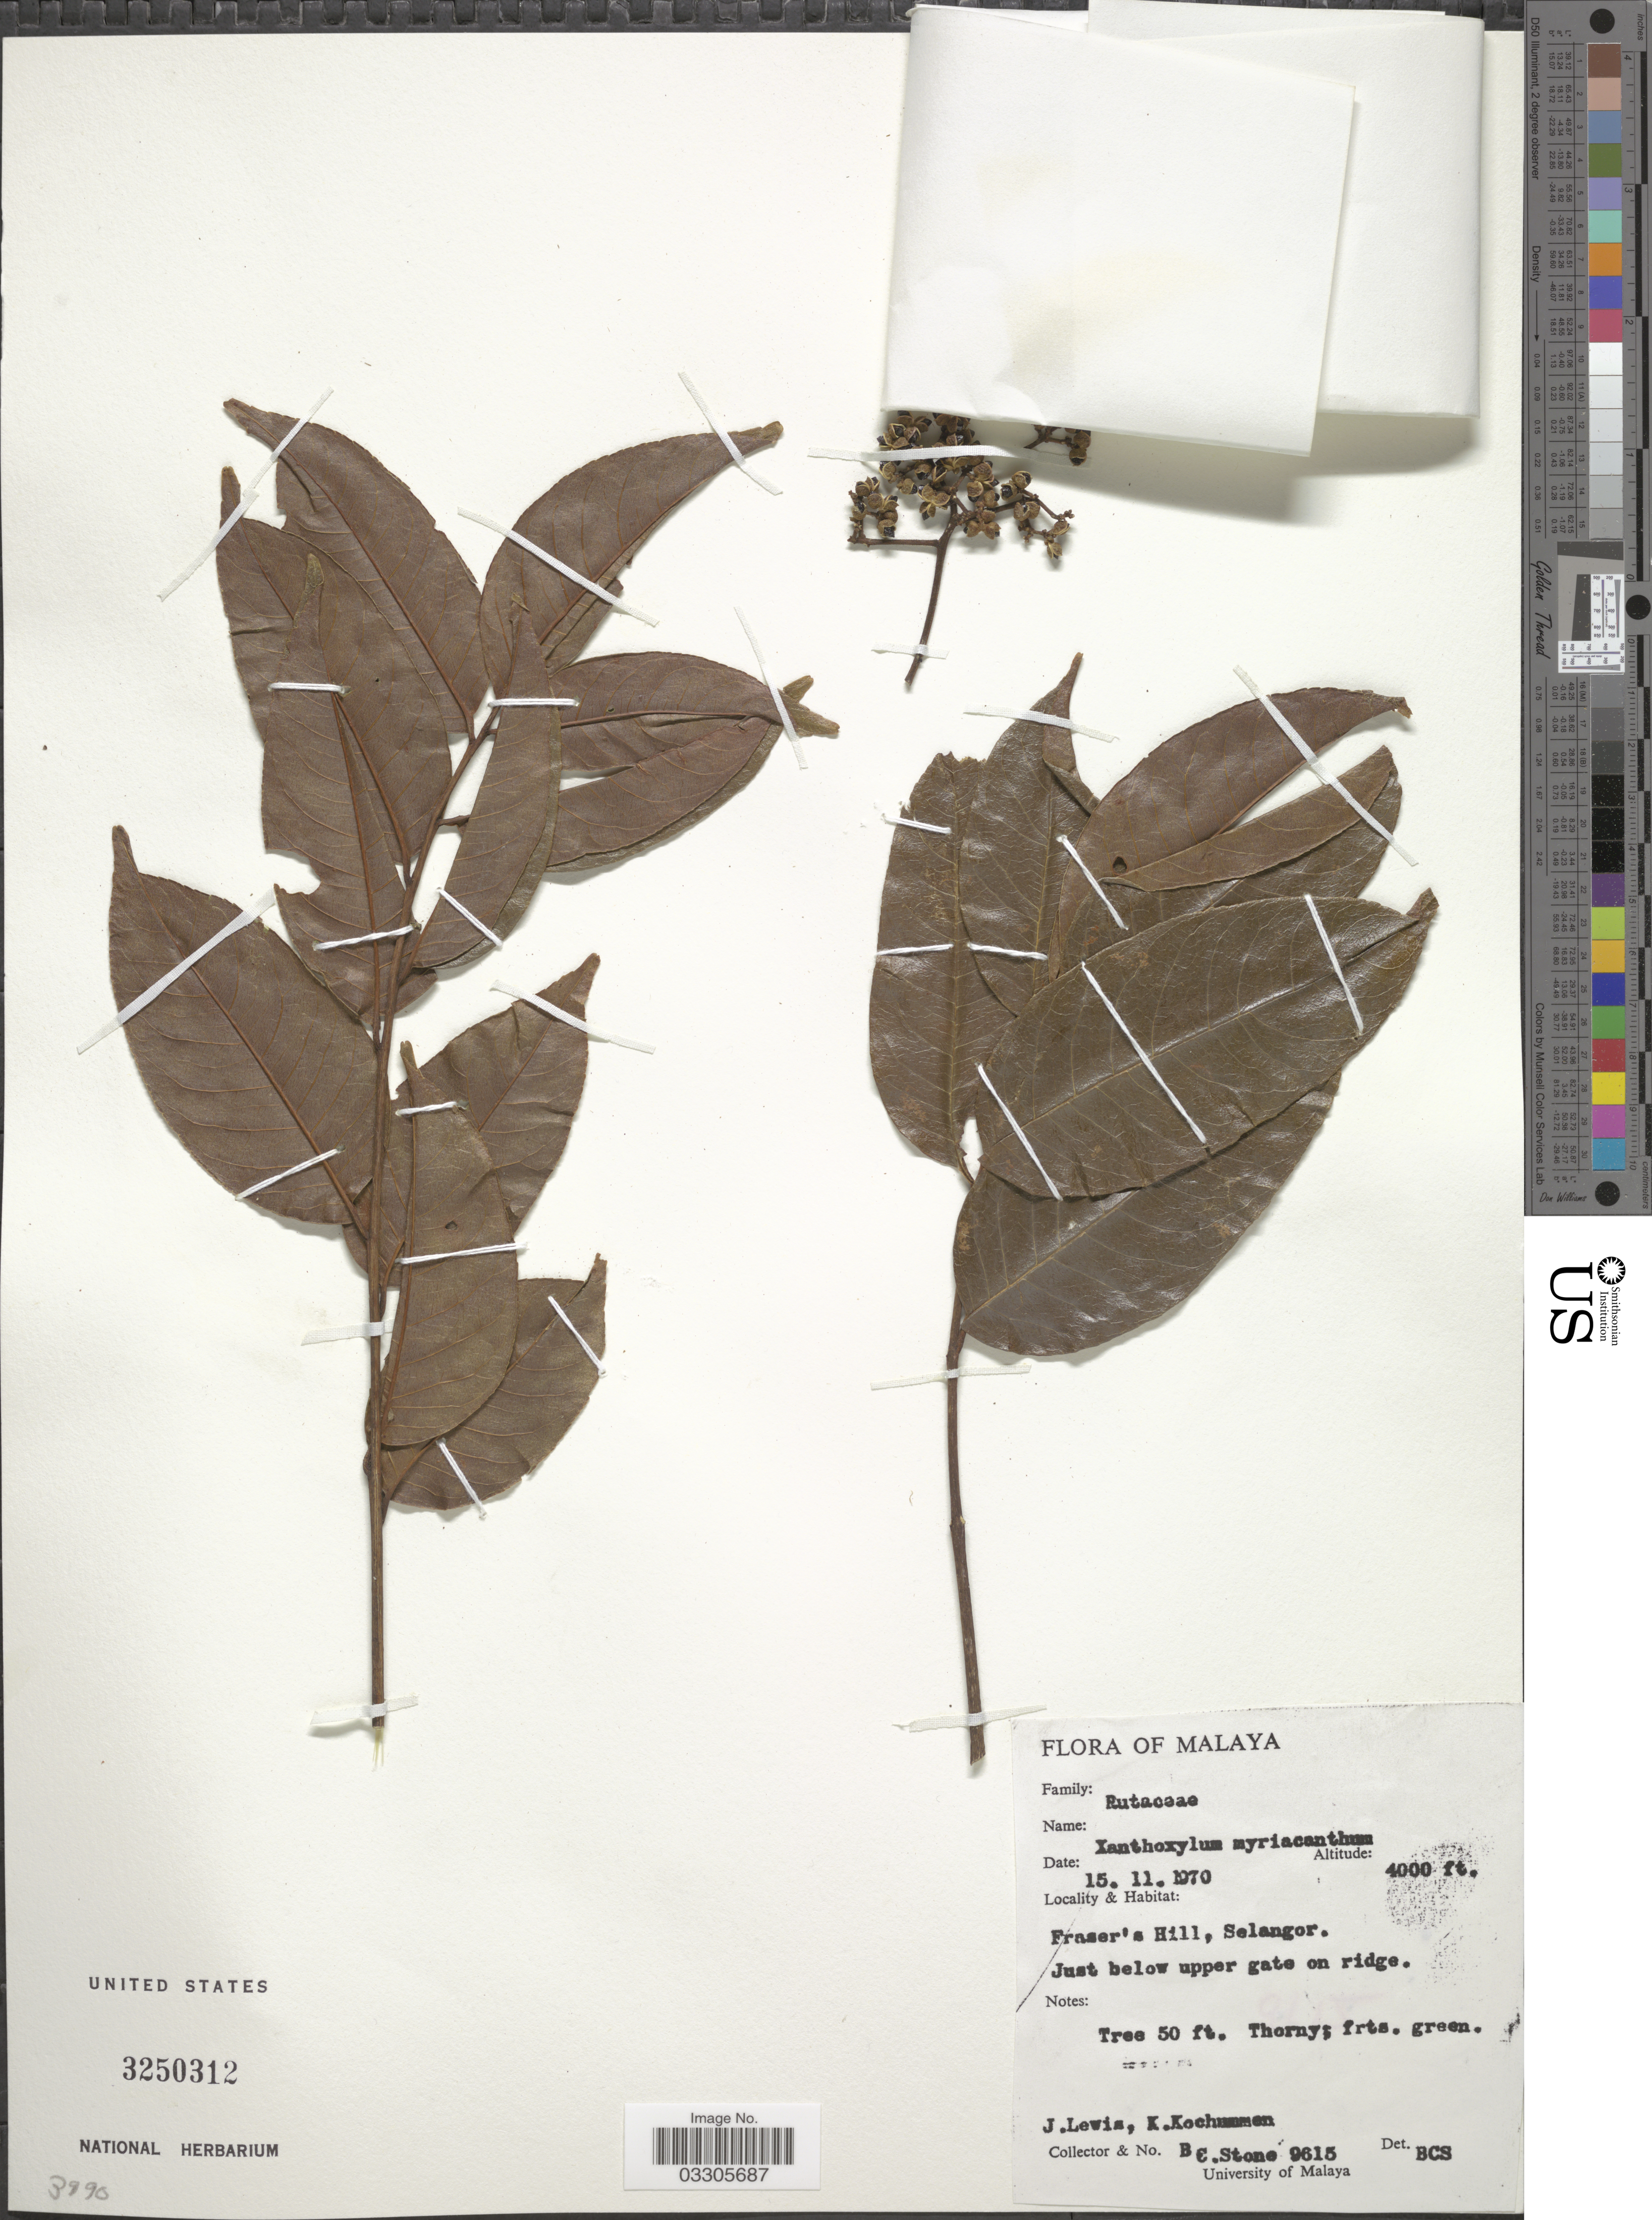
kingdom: Plantae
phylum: Tracheophyta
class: Magnoliopsida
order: Sapindales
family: Rutaceae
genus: Zanthoxylum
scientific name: Zanthoxylum myriacanthum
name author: Wall.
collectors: J. Lewis, K. Kochummen & B. C. Stone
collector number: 9615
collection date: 1970-11-15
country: Malaysia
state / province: Selangor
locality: Malaya, Fraser's Hill, Selangor.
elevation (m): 1219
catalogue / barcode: US 3250312